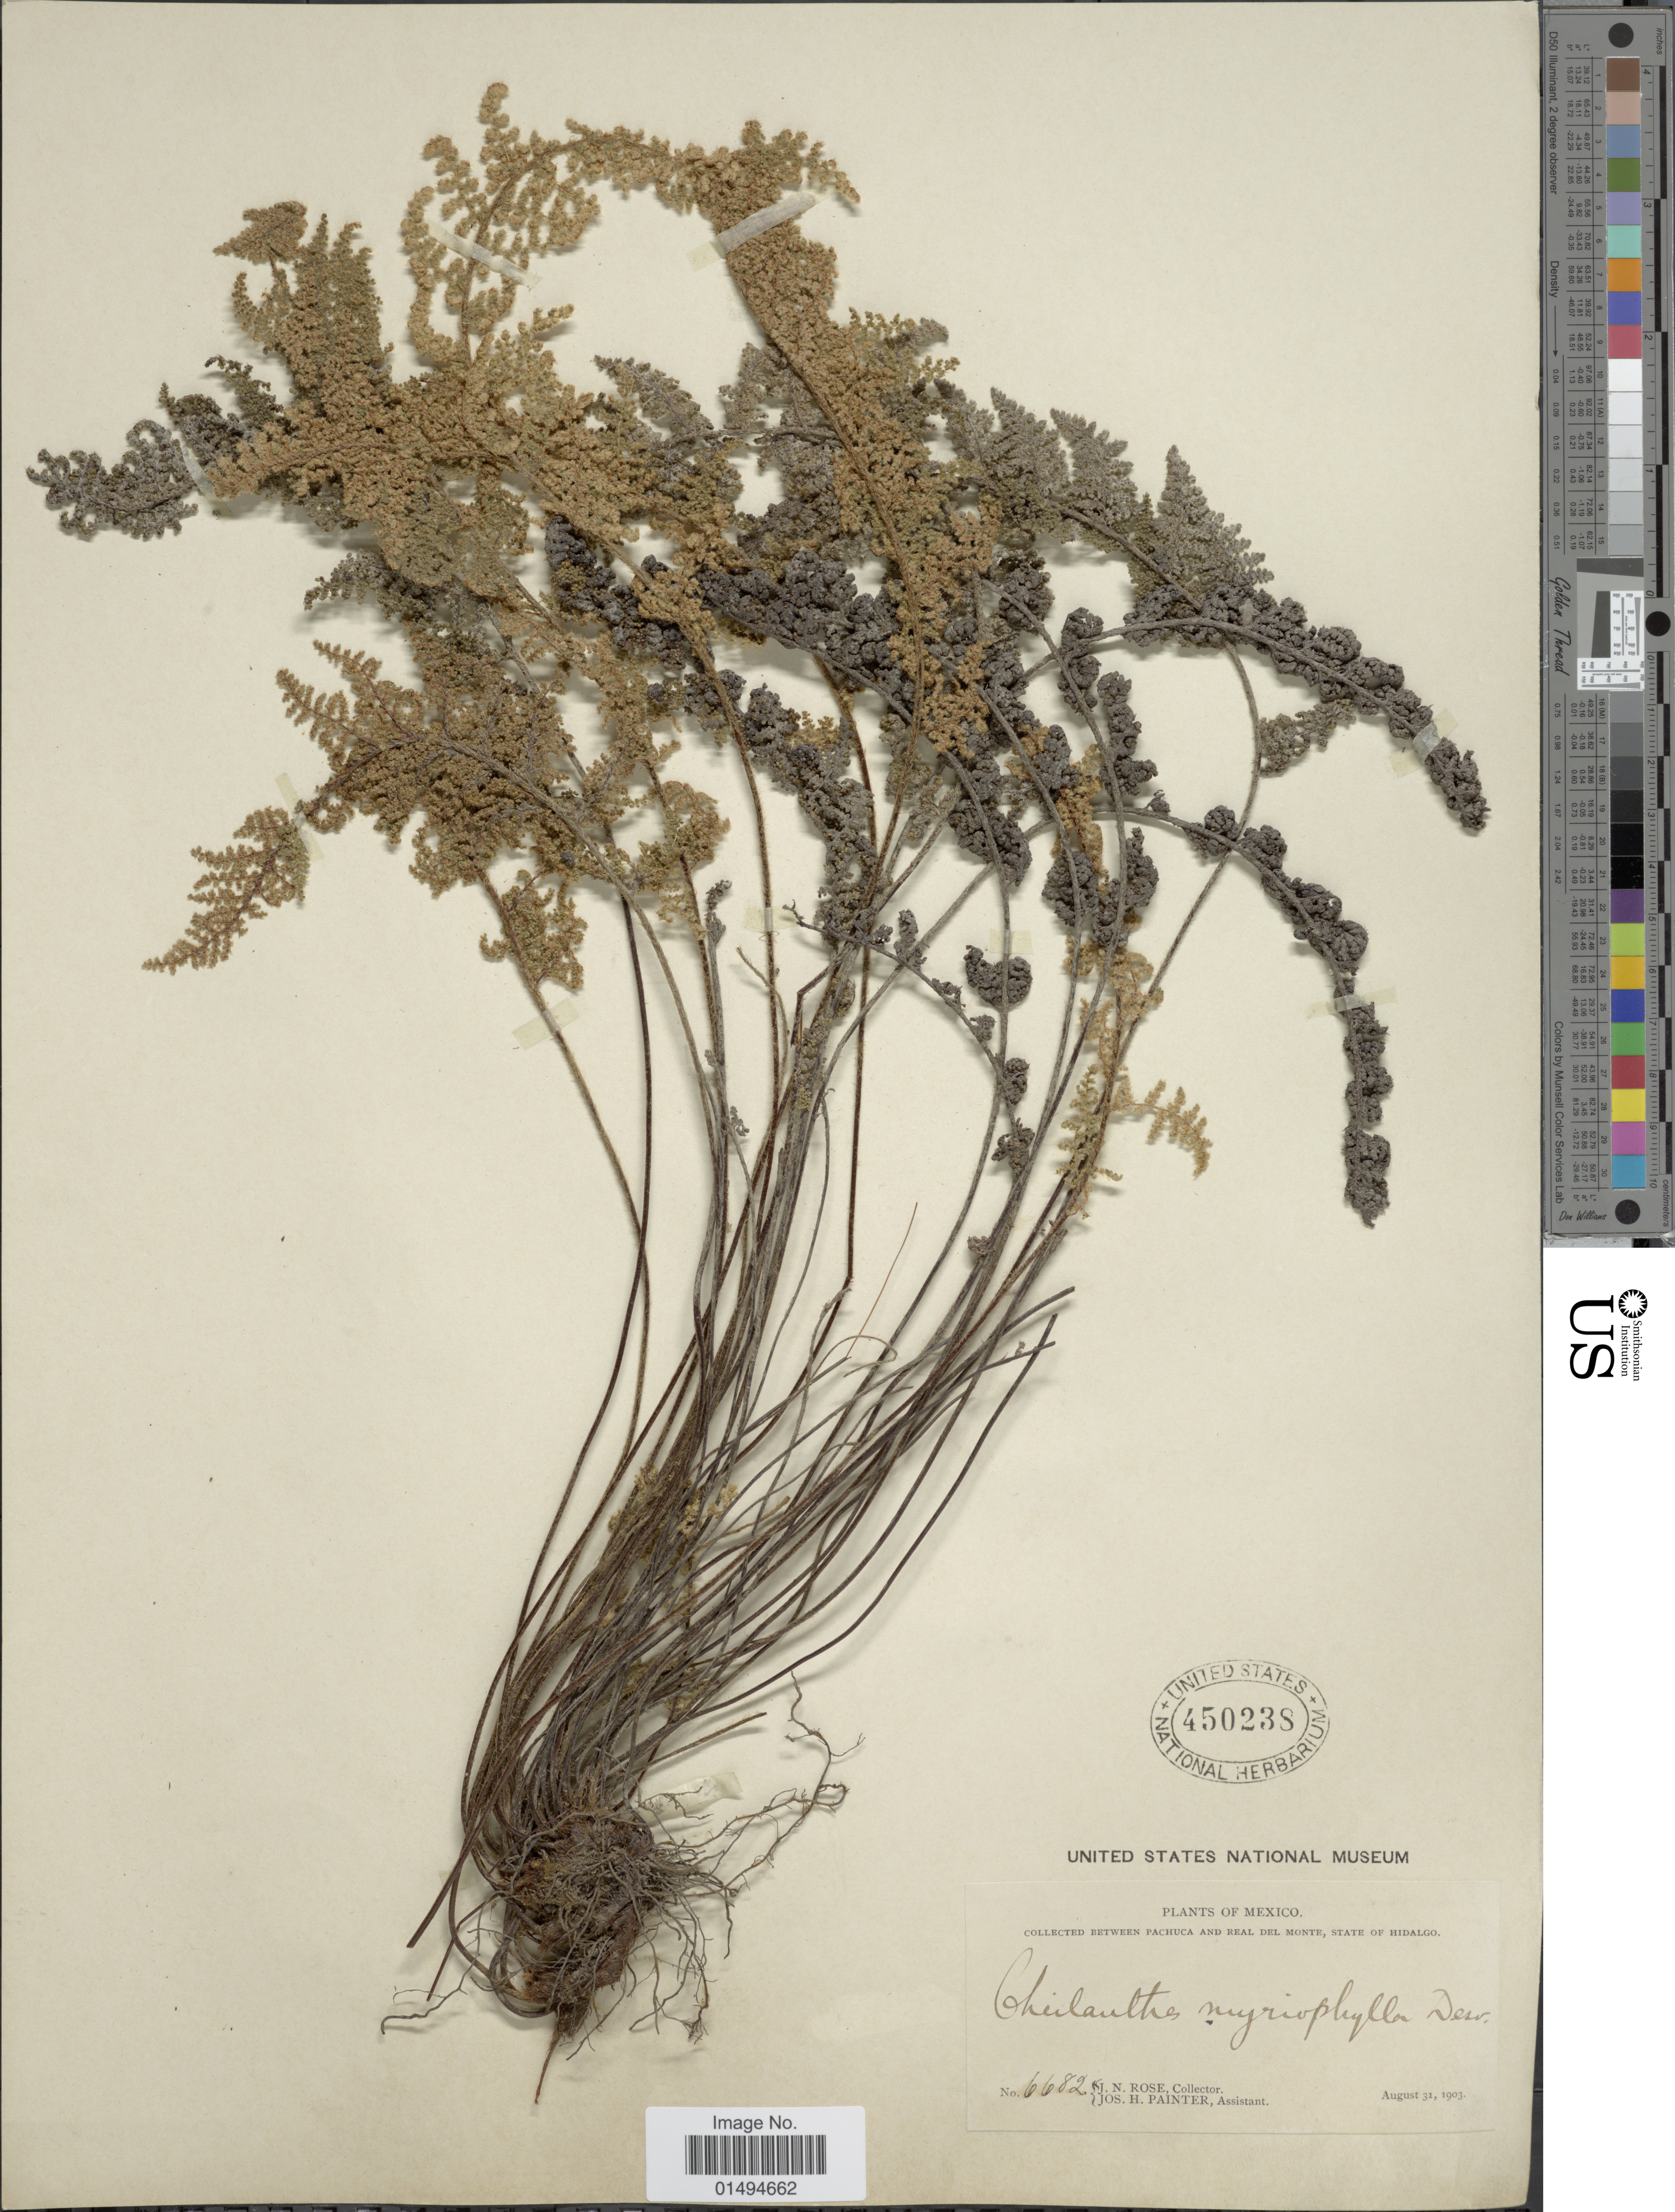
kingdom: Plantae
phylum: Tracheophyta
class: Polypodiopsida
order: Polypodiales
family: Pteridaceae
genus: Myriopteris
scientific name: Myriopteris myriophylla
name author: (Desv.) J. Sm.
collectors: J. N. Rose & J. H. Painter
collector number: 6682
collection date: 1903-01-31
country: Mexico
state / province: Hidalgo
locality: Between Pachuta and Real Del Monte, State of Hidalgo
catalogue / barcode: US 450238